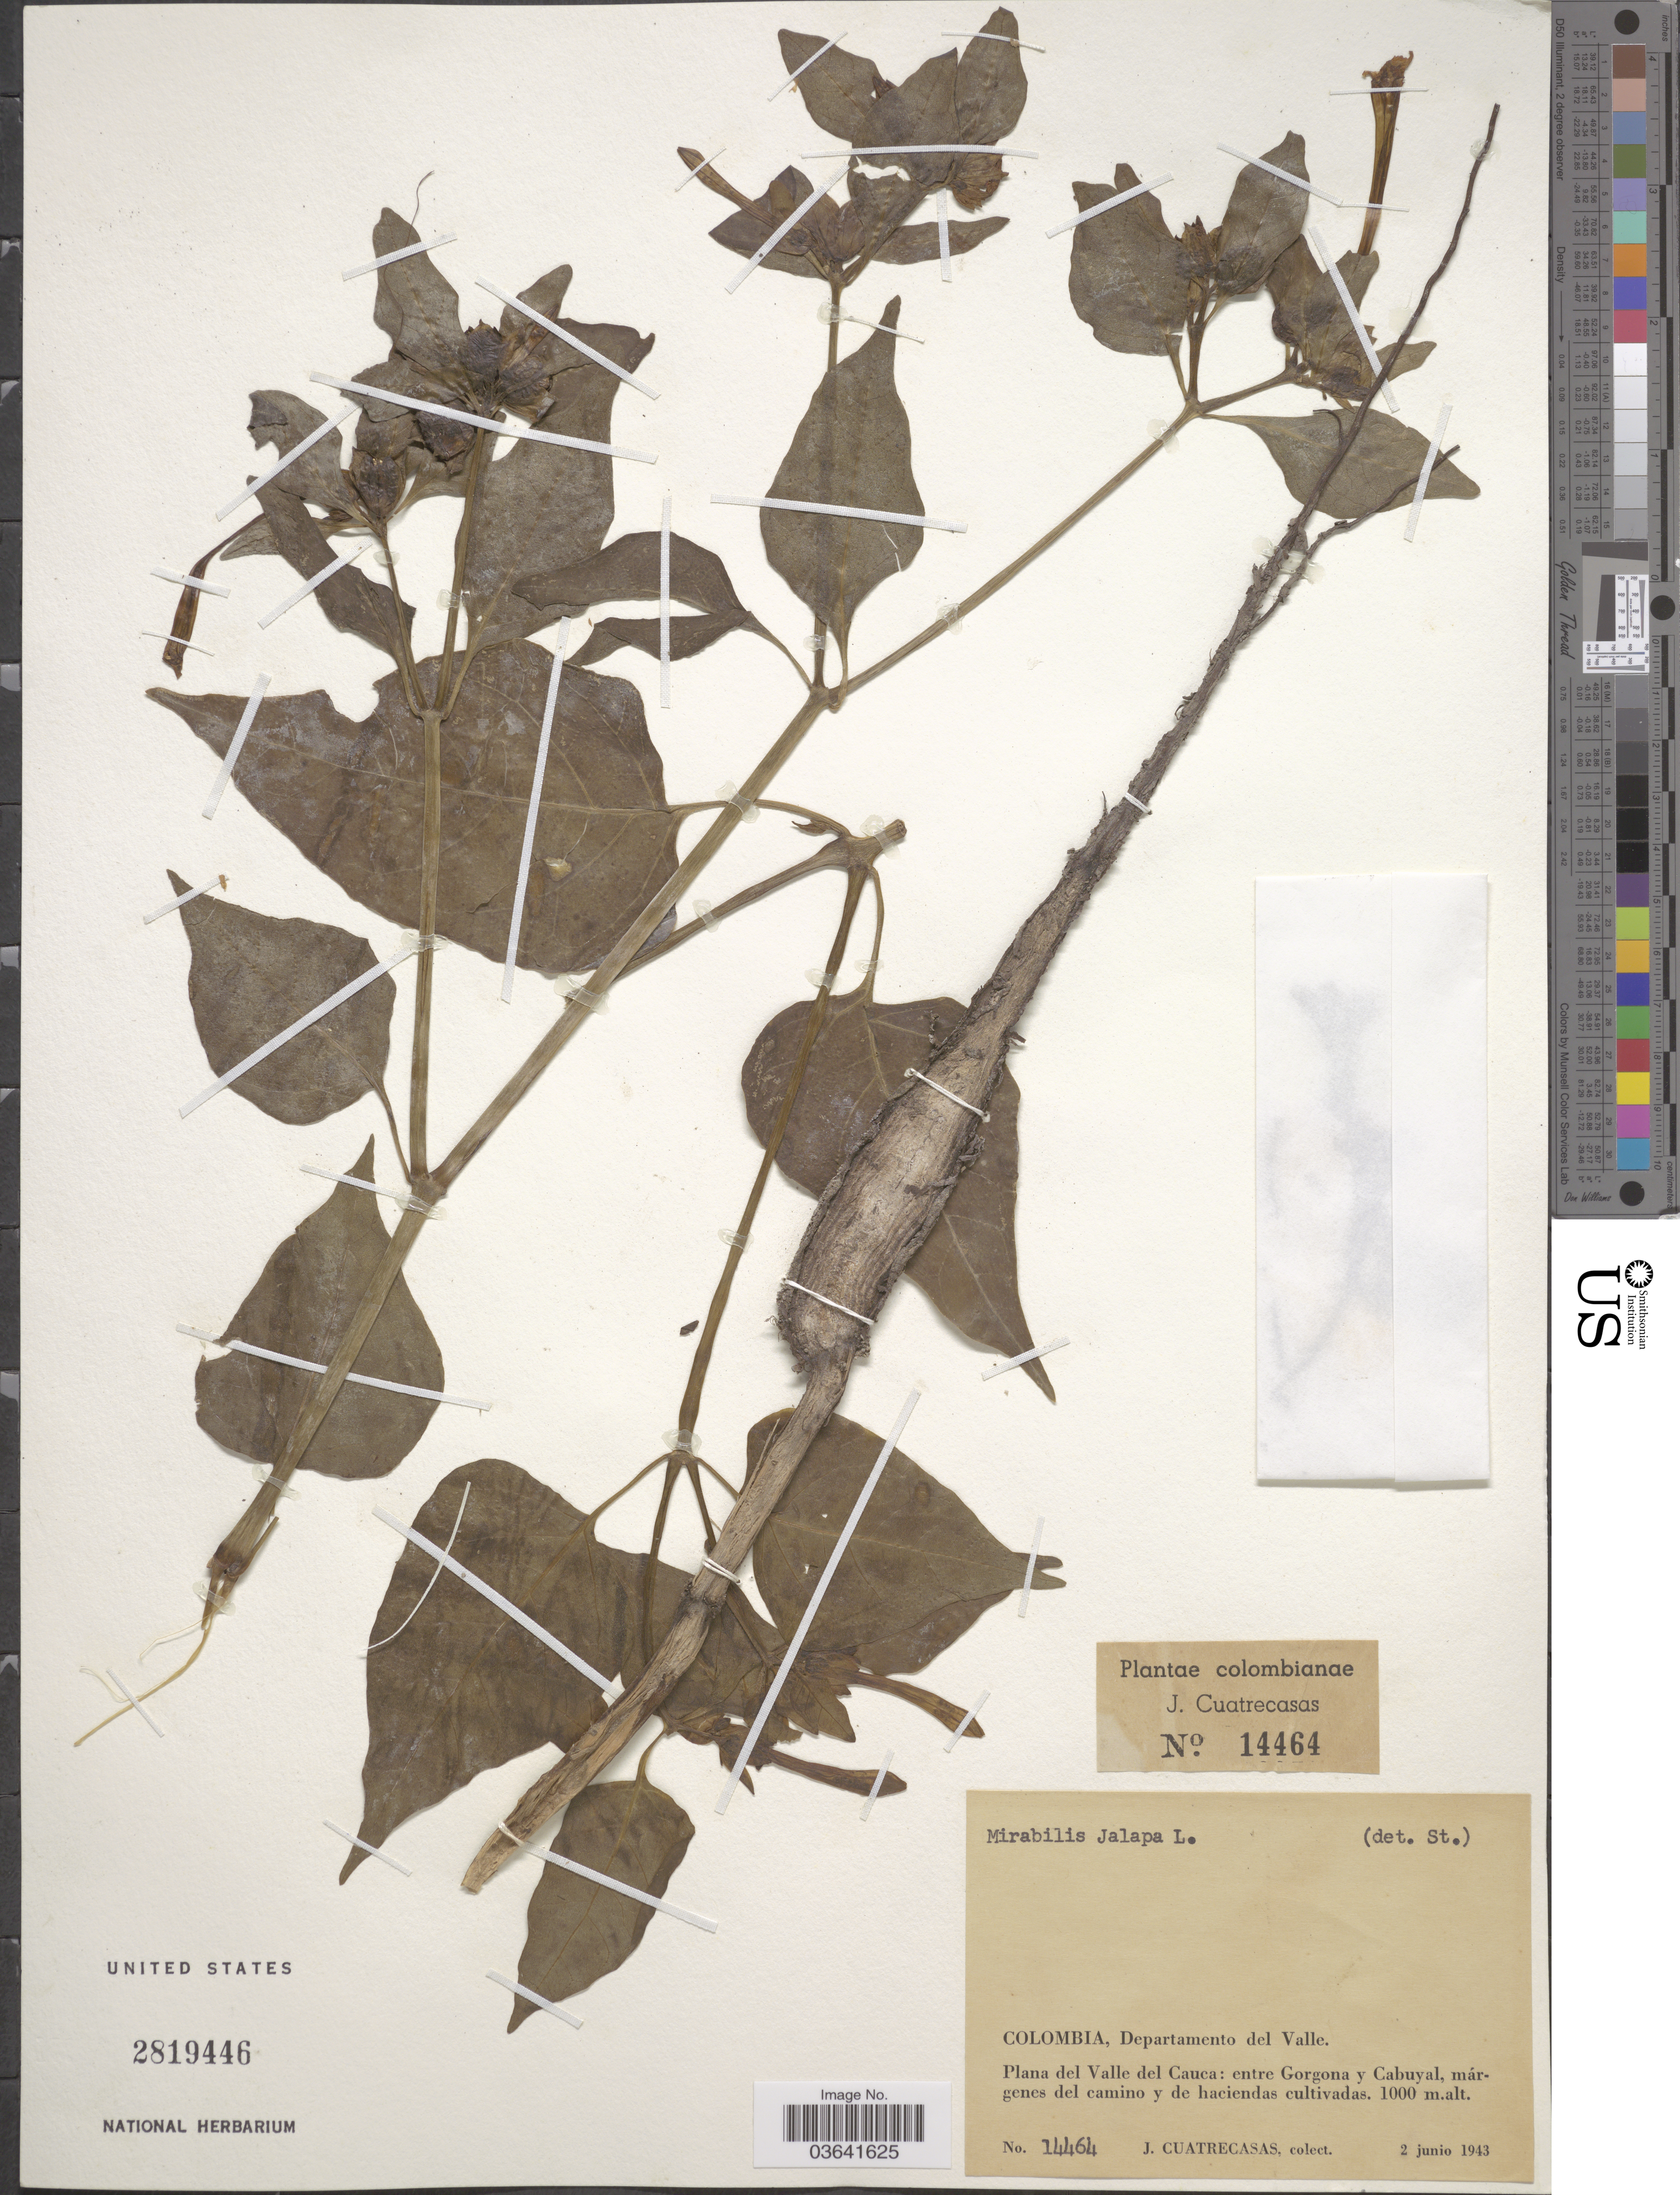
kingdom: Plantae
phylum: Tracheophyta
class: Magnoliopsida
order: Caryophyllales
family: Nyctaginaceae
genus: Mirabilis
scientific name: Mirabilis jalapa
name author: L.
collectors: J. Cuatrecasas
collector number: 14464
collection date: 1943-06-02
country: Colombia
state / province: Valle del Cauca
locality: Departamento del Valle. Plana del Valle del Cauca: entre Gorgona y Cabuyal, márgenes del camino y de hacienda cultivadas.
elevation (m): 1000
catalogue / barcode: US 2819446